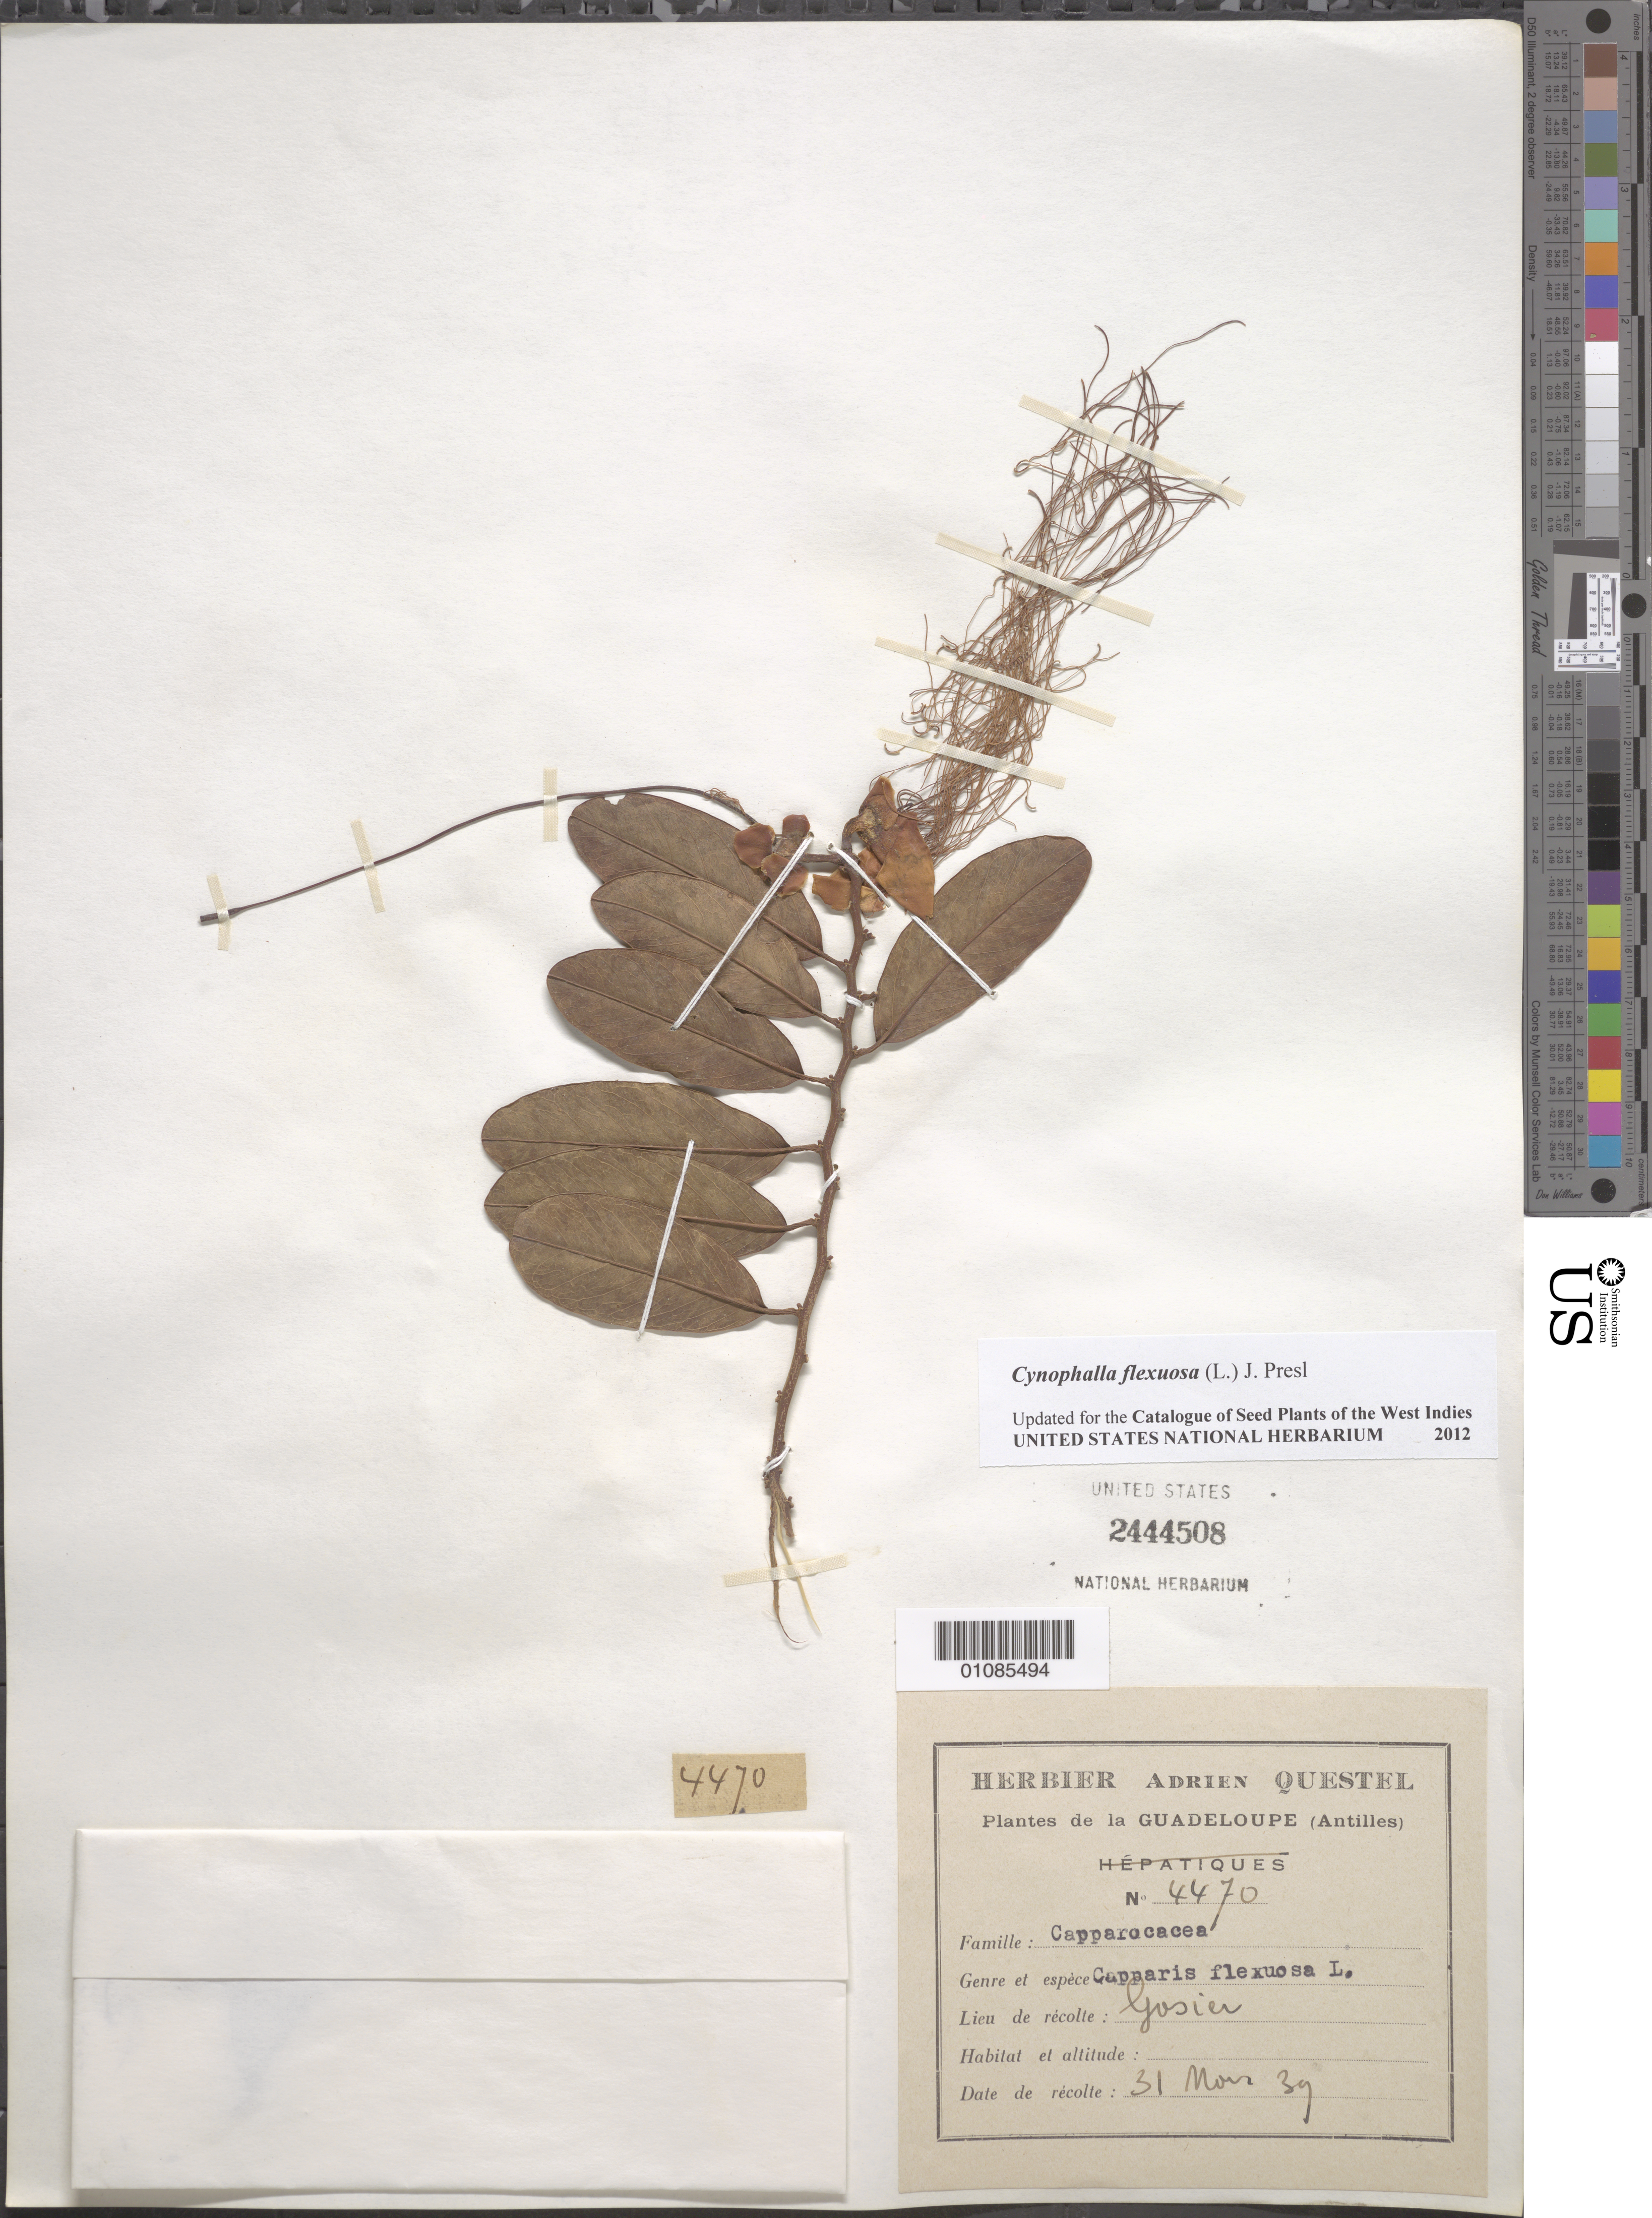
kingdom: Plantae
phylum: Tracheophyta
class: Magnoliopsida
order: Brassicales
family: Capparaceae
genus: Cynophalla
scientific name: Cynophalla flexuosa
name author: (L.) J. Presl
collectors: A. Questel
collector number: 4470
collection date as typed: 31 Mar 1939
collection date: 1939-03-31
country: Guadeloupe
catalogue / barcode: US 2444508